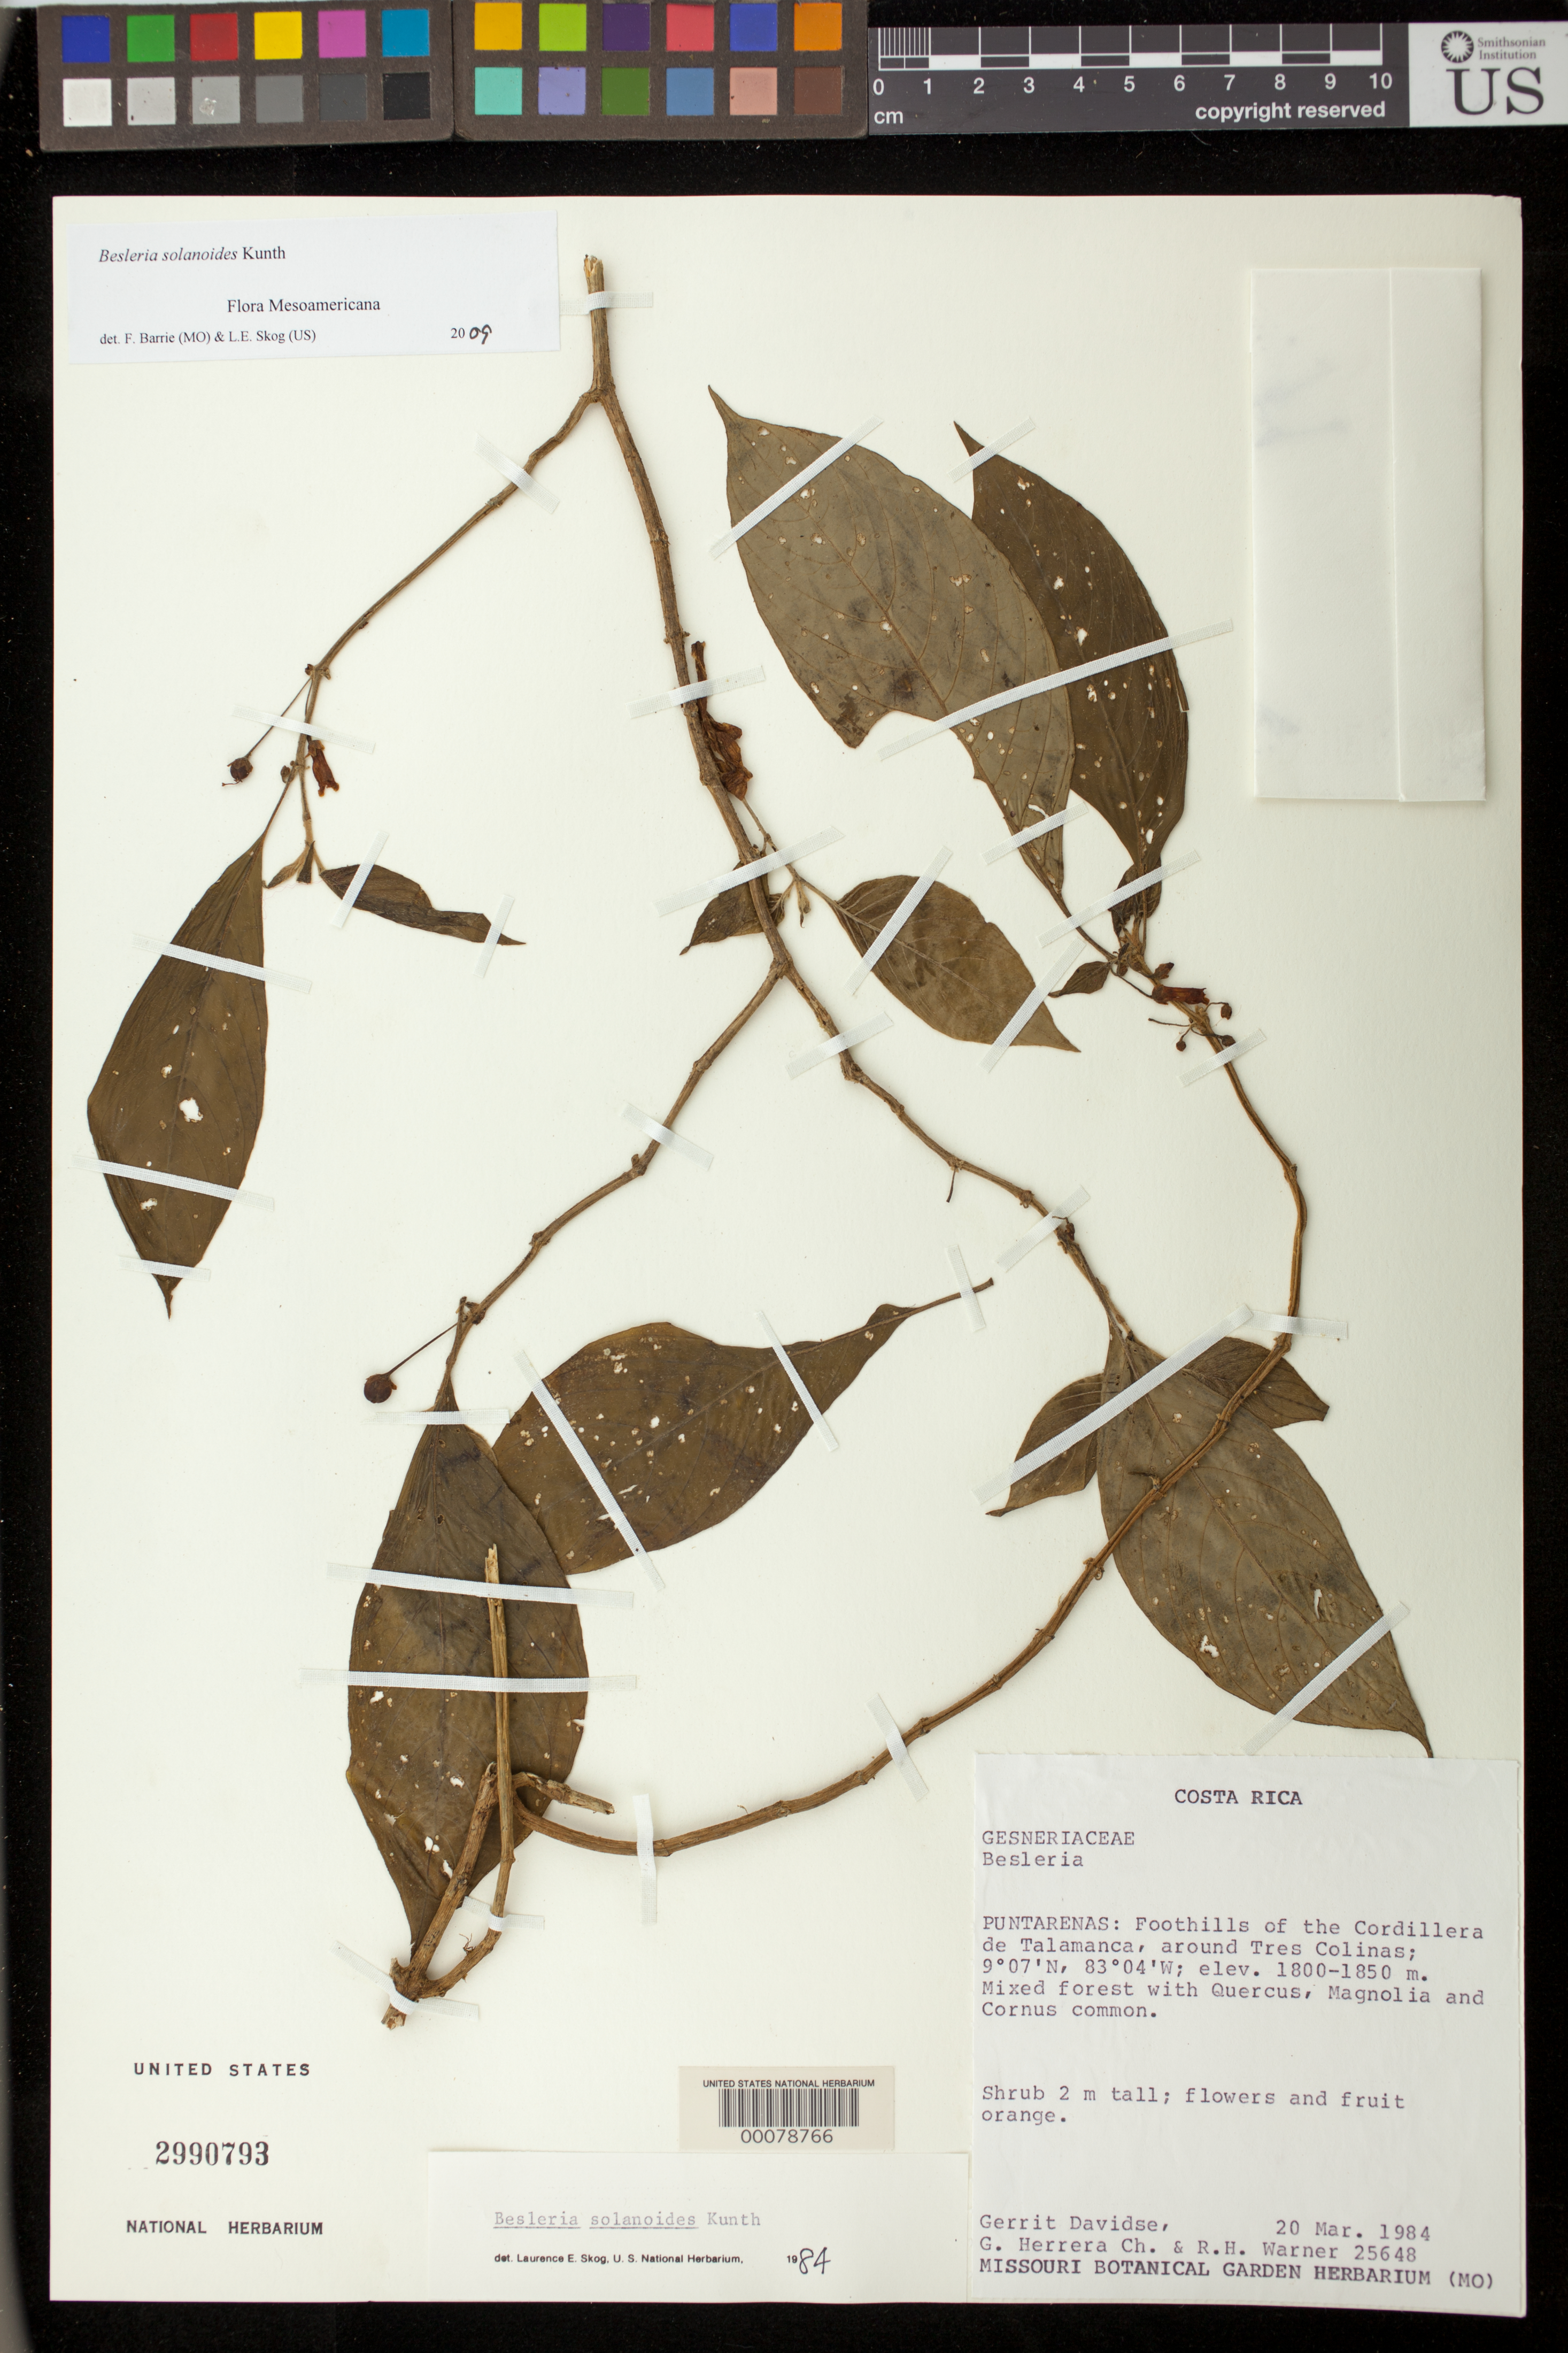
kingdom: Plantae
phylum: Tracheophyta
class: Magnoliopsida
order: Lamiales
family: Gesneriaceae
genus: Besleria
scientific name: Besleria solanoides var. solanoides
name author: Kunth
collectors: G. Davidse, G. Herrera & R. H. Warner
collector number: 25648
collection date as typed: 20 Mar 1984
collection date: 1984-03-20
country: Costa Rica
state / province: Puntarenas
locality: Foothills of the Cordillera de Talamanca, around Tres Colinas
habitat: Mixed forest with Quercus, Magnolia and Cornus common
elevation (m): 1800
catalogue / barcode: US 2990793